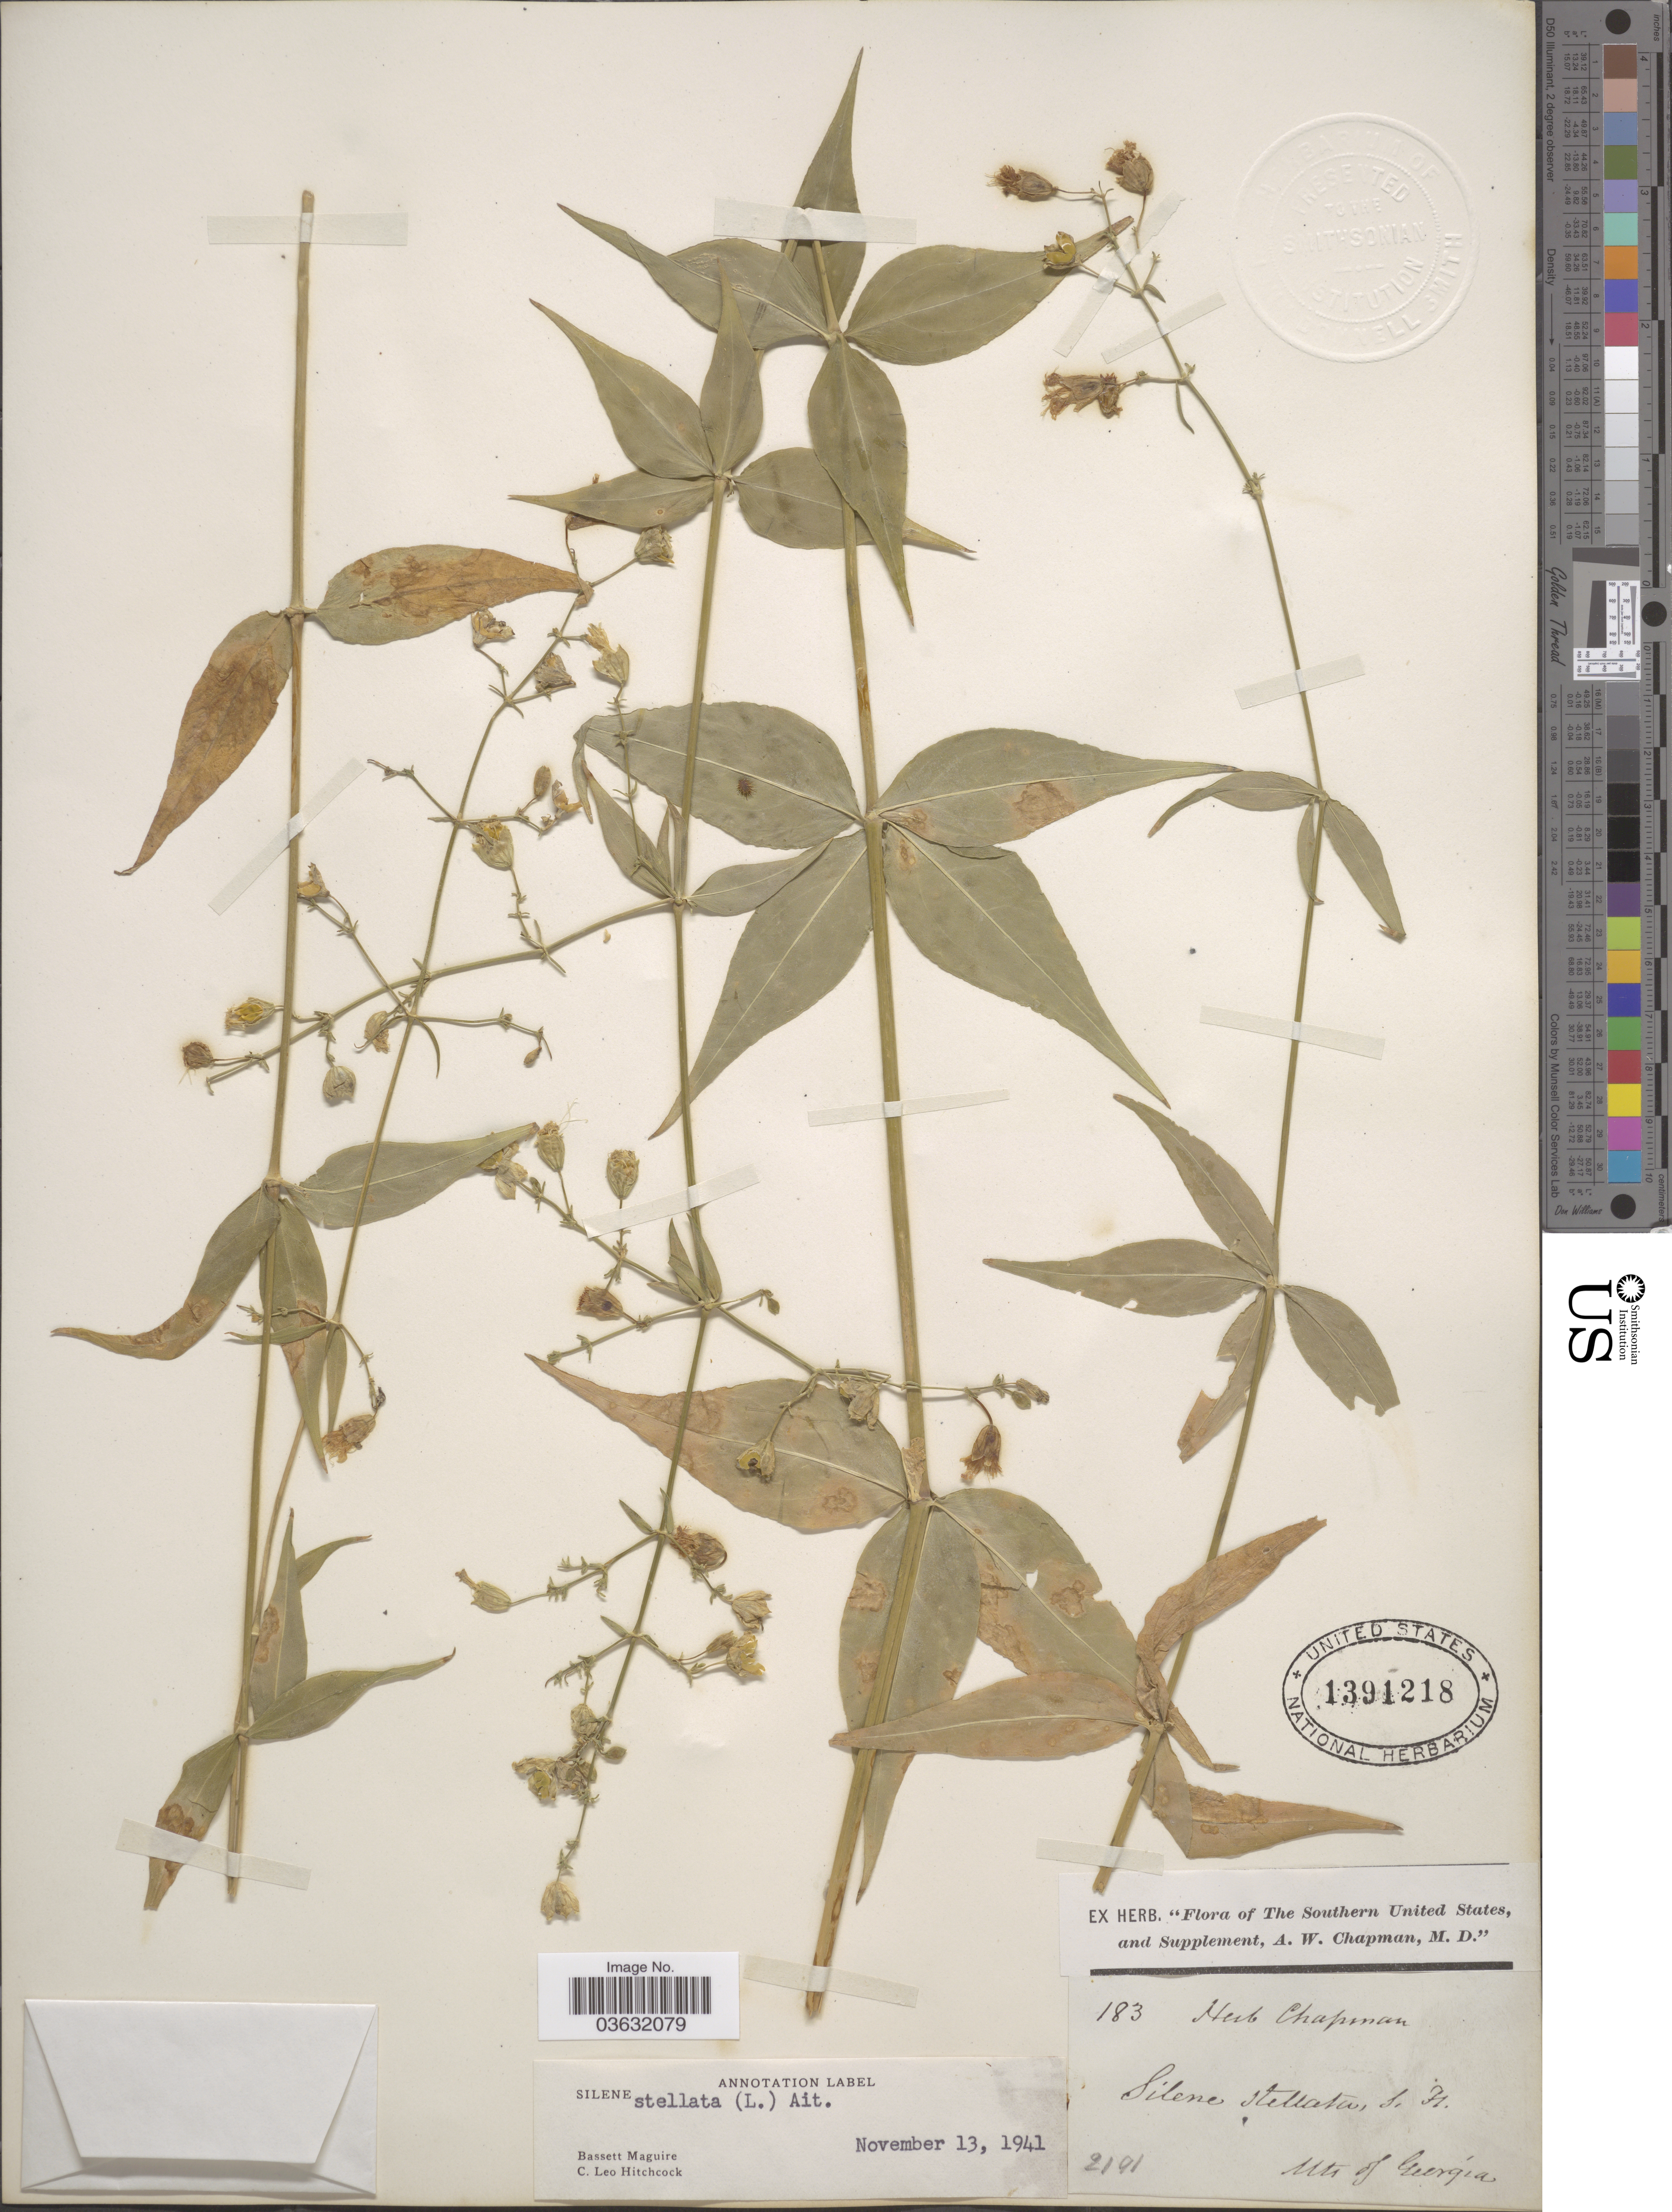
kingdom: Plantae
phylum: Tracheophyta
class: Magnoliopsida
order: Caryophyllales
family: Caryophyllaceae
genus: Silene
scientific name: Silene stellata var. stellata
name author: (L.) Coyte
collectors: ex herb. A.W. Chapman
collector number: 183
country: United States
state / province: Georgia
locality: The Southern United States. Mts. of Georgia.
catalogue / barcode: US 1391218